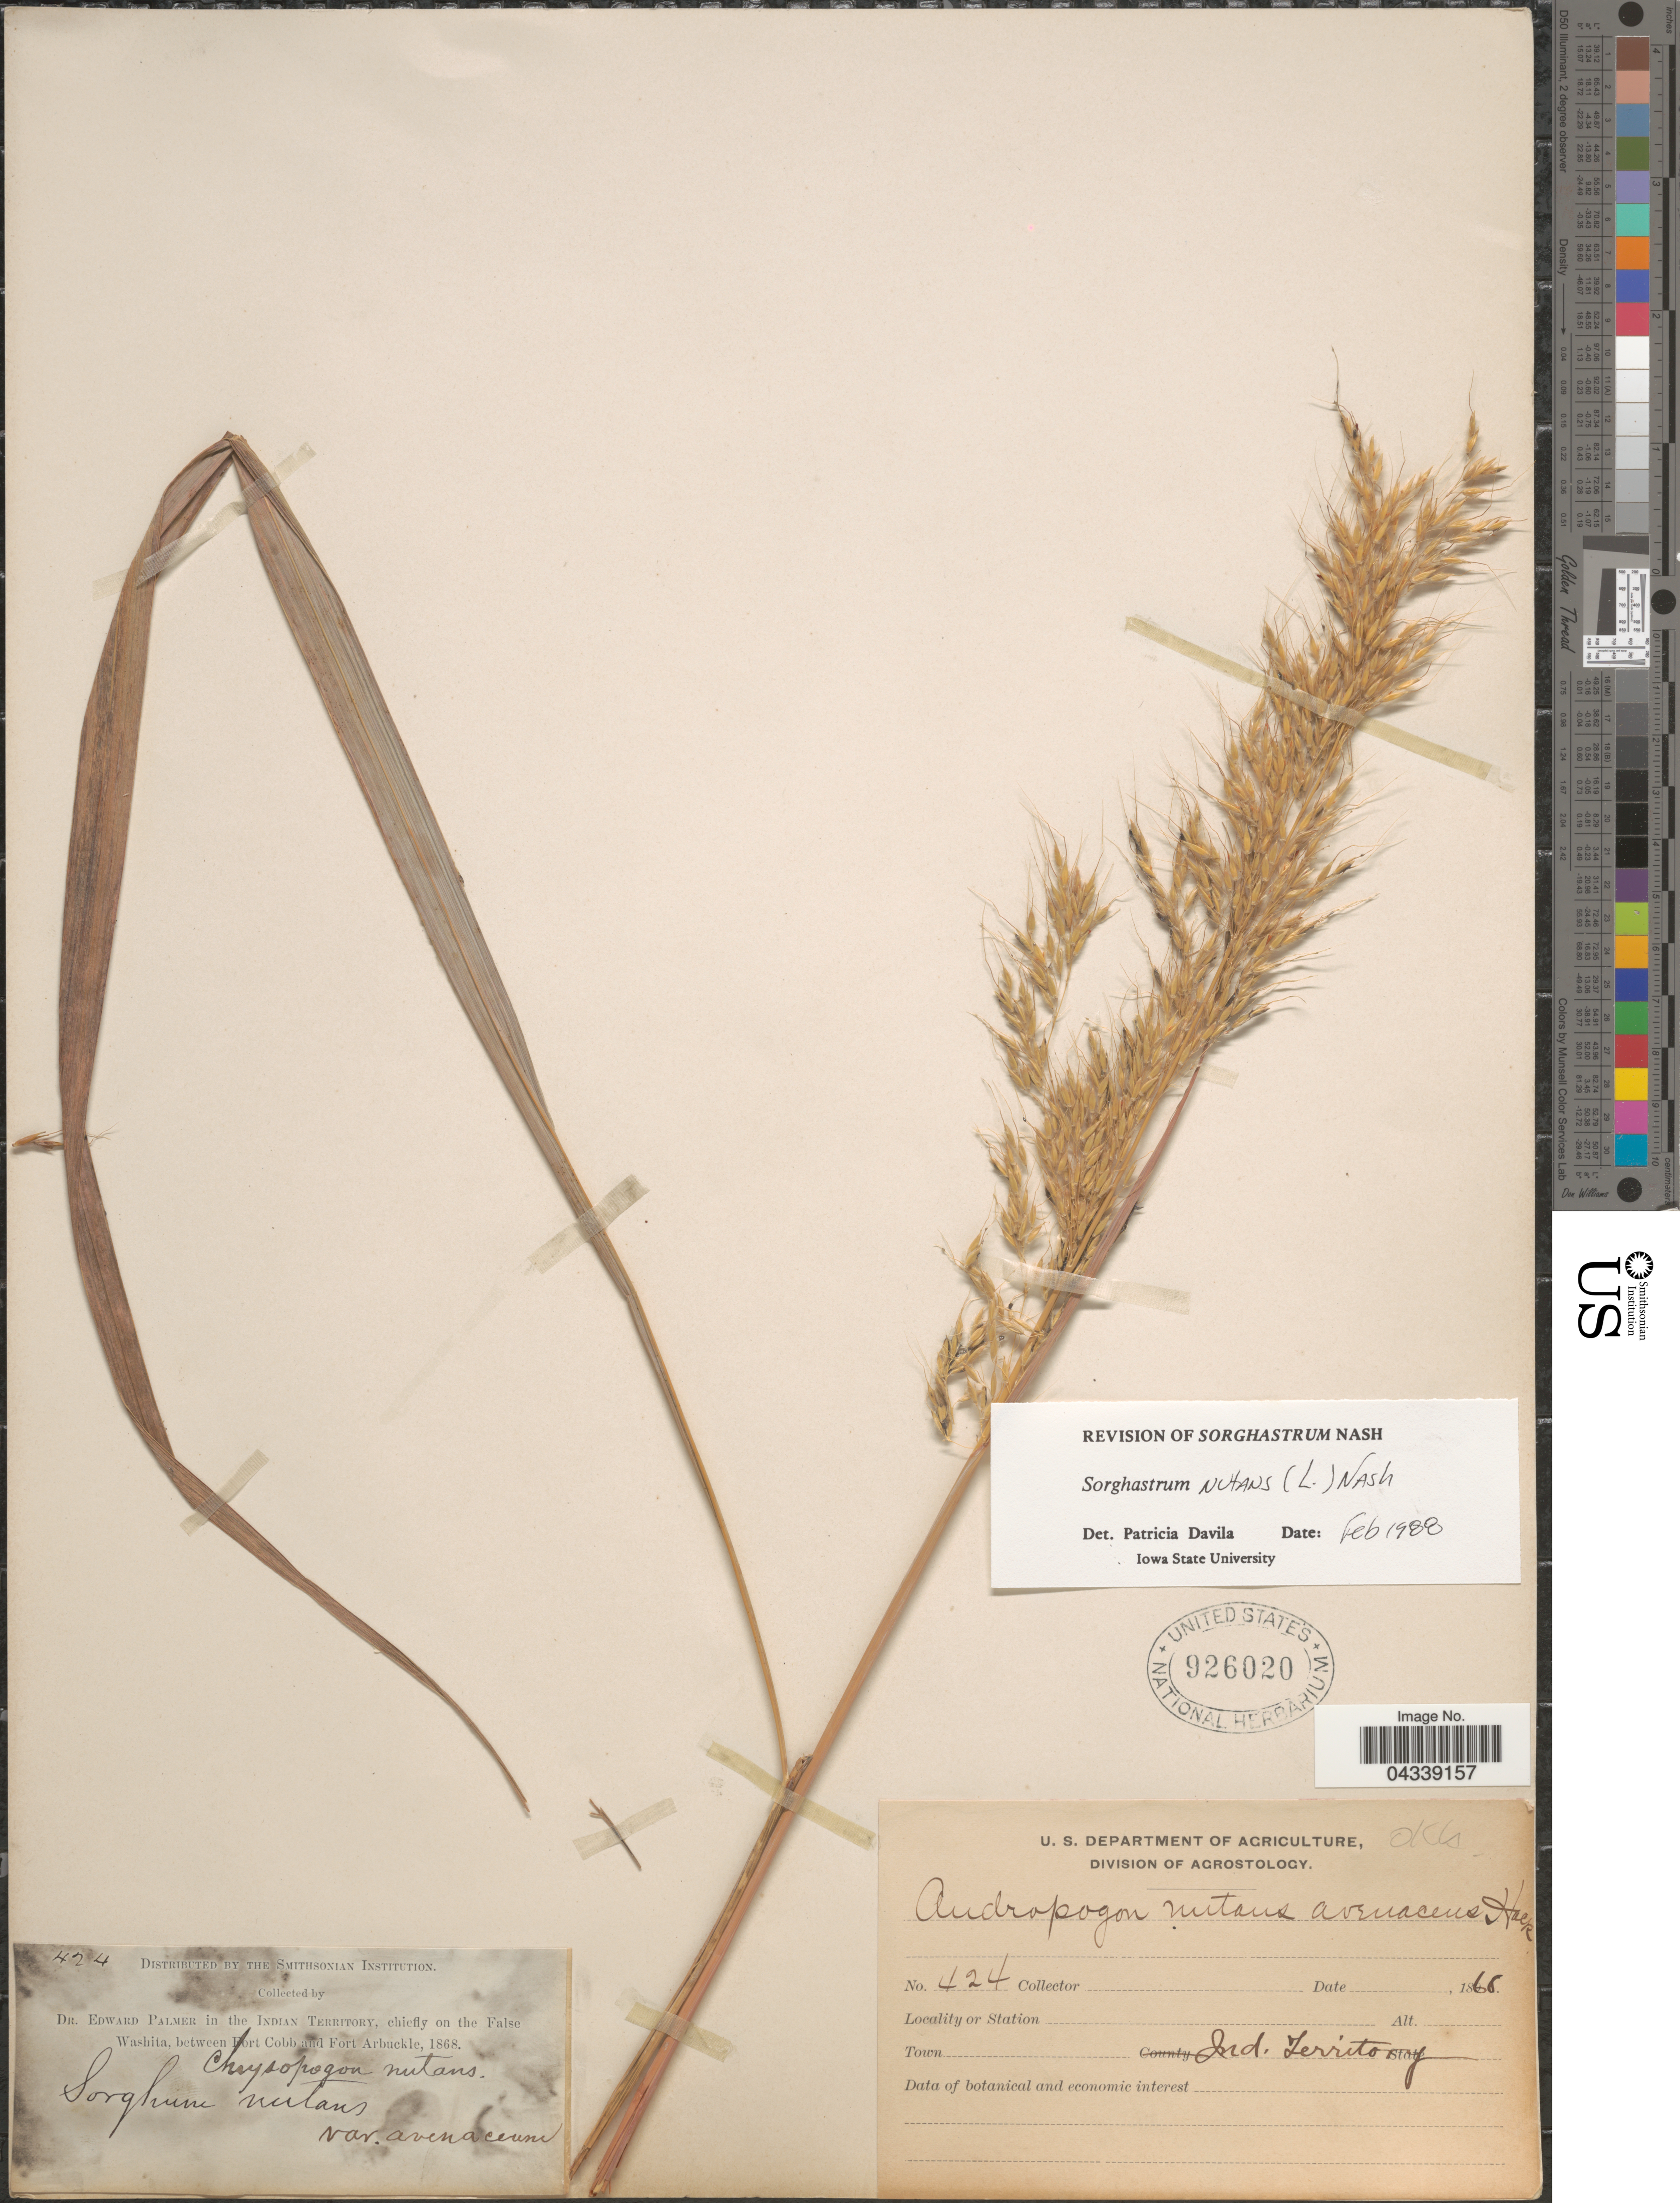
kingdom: Plantae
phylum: Tracheophyta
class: Liliopsida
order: Poales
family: Poaceae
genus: Sorghastrum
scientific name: Sorghastrum nutans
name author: (L.) Nash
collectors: E. Palmer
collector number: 424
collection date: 1868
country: United States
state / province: Oklahoma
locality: In the Indian Territory, chiefly on the False Washita, between Fort Cobb and Fort Arbuckle, 1868.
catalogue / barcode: US 926020